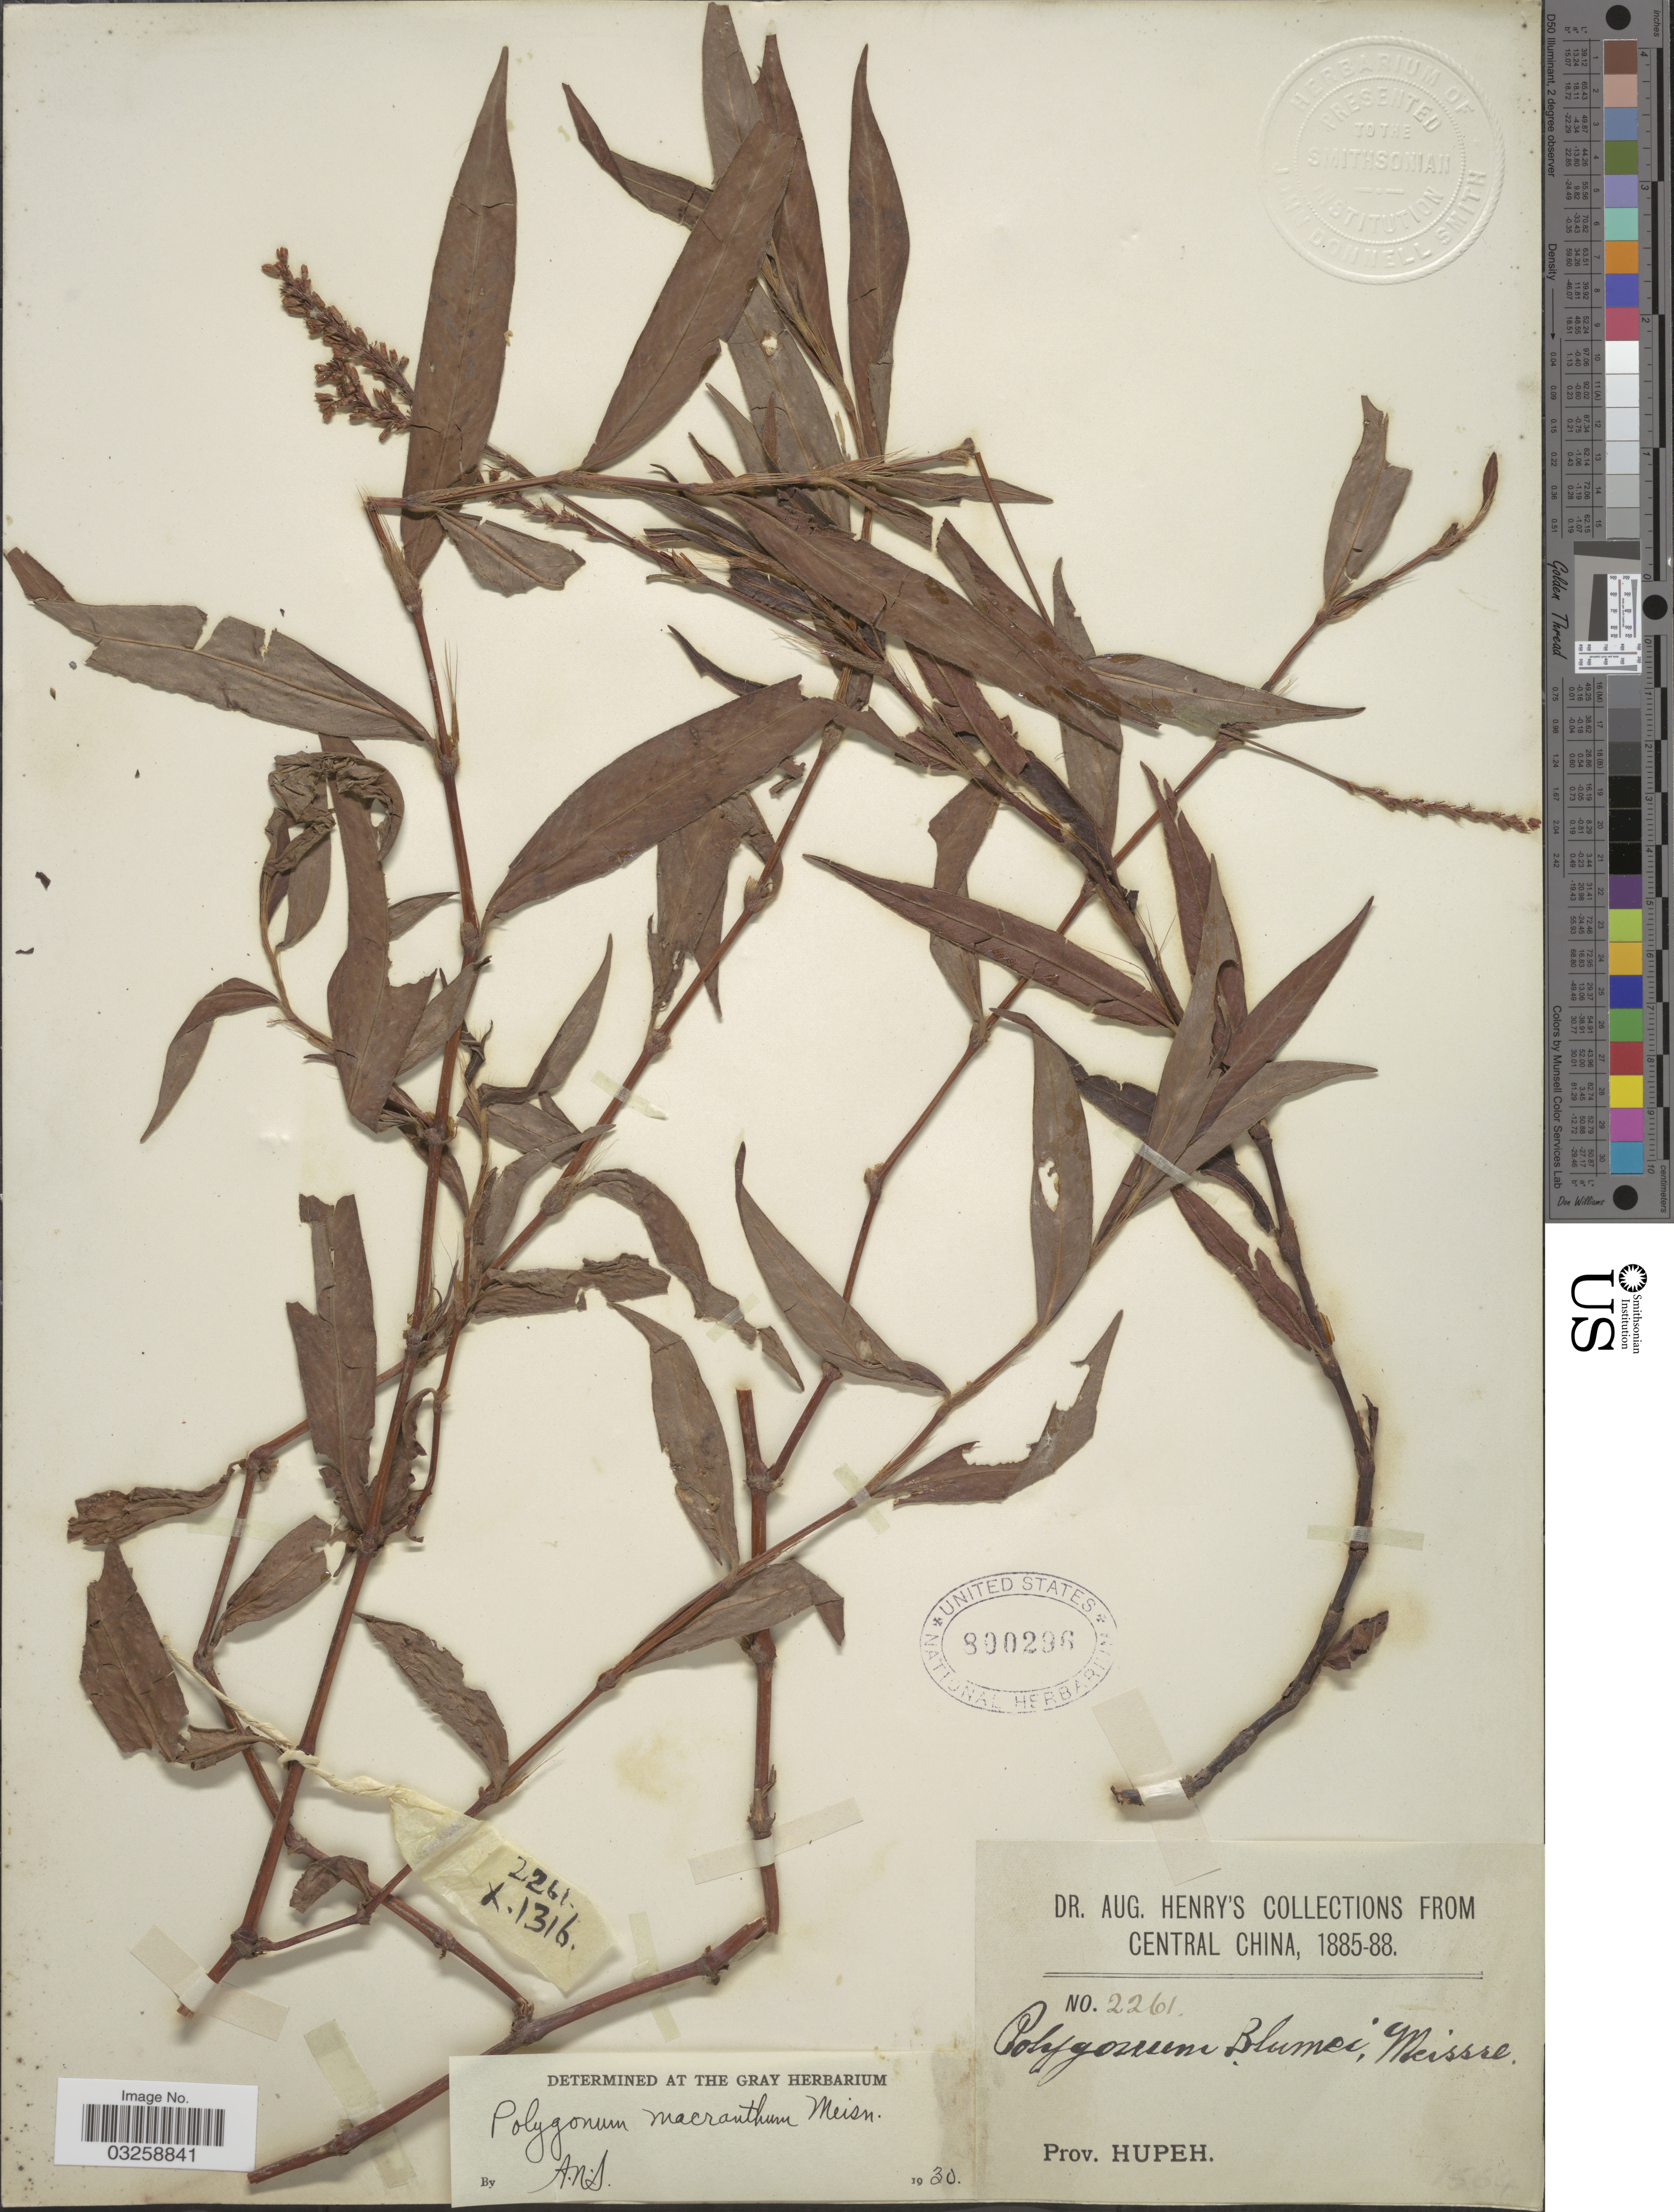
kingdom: Plantae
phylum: Tracheophyta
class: Magnoliopsida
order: Caryophyllales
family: Polygonaceae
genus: Polygonum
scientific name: Polygonum macranthum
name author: Meisn.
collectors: A. Henry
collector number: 2261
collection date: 1885/1888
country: China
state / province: Hubei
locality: Central China. Prov. Hupeh.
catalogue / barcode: US 800236